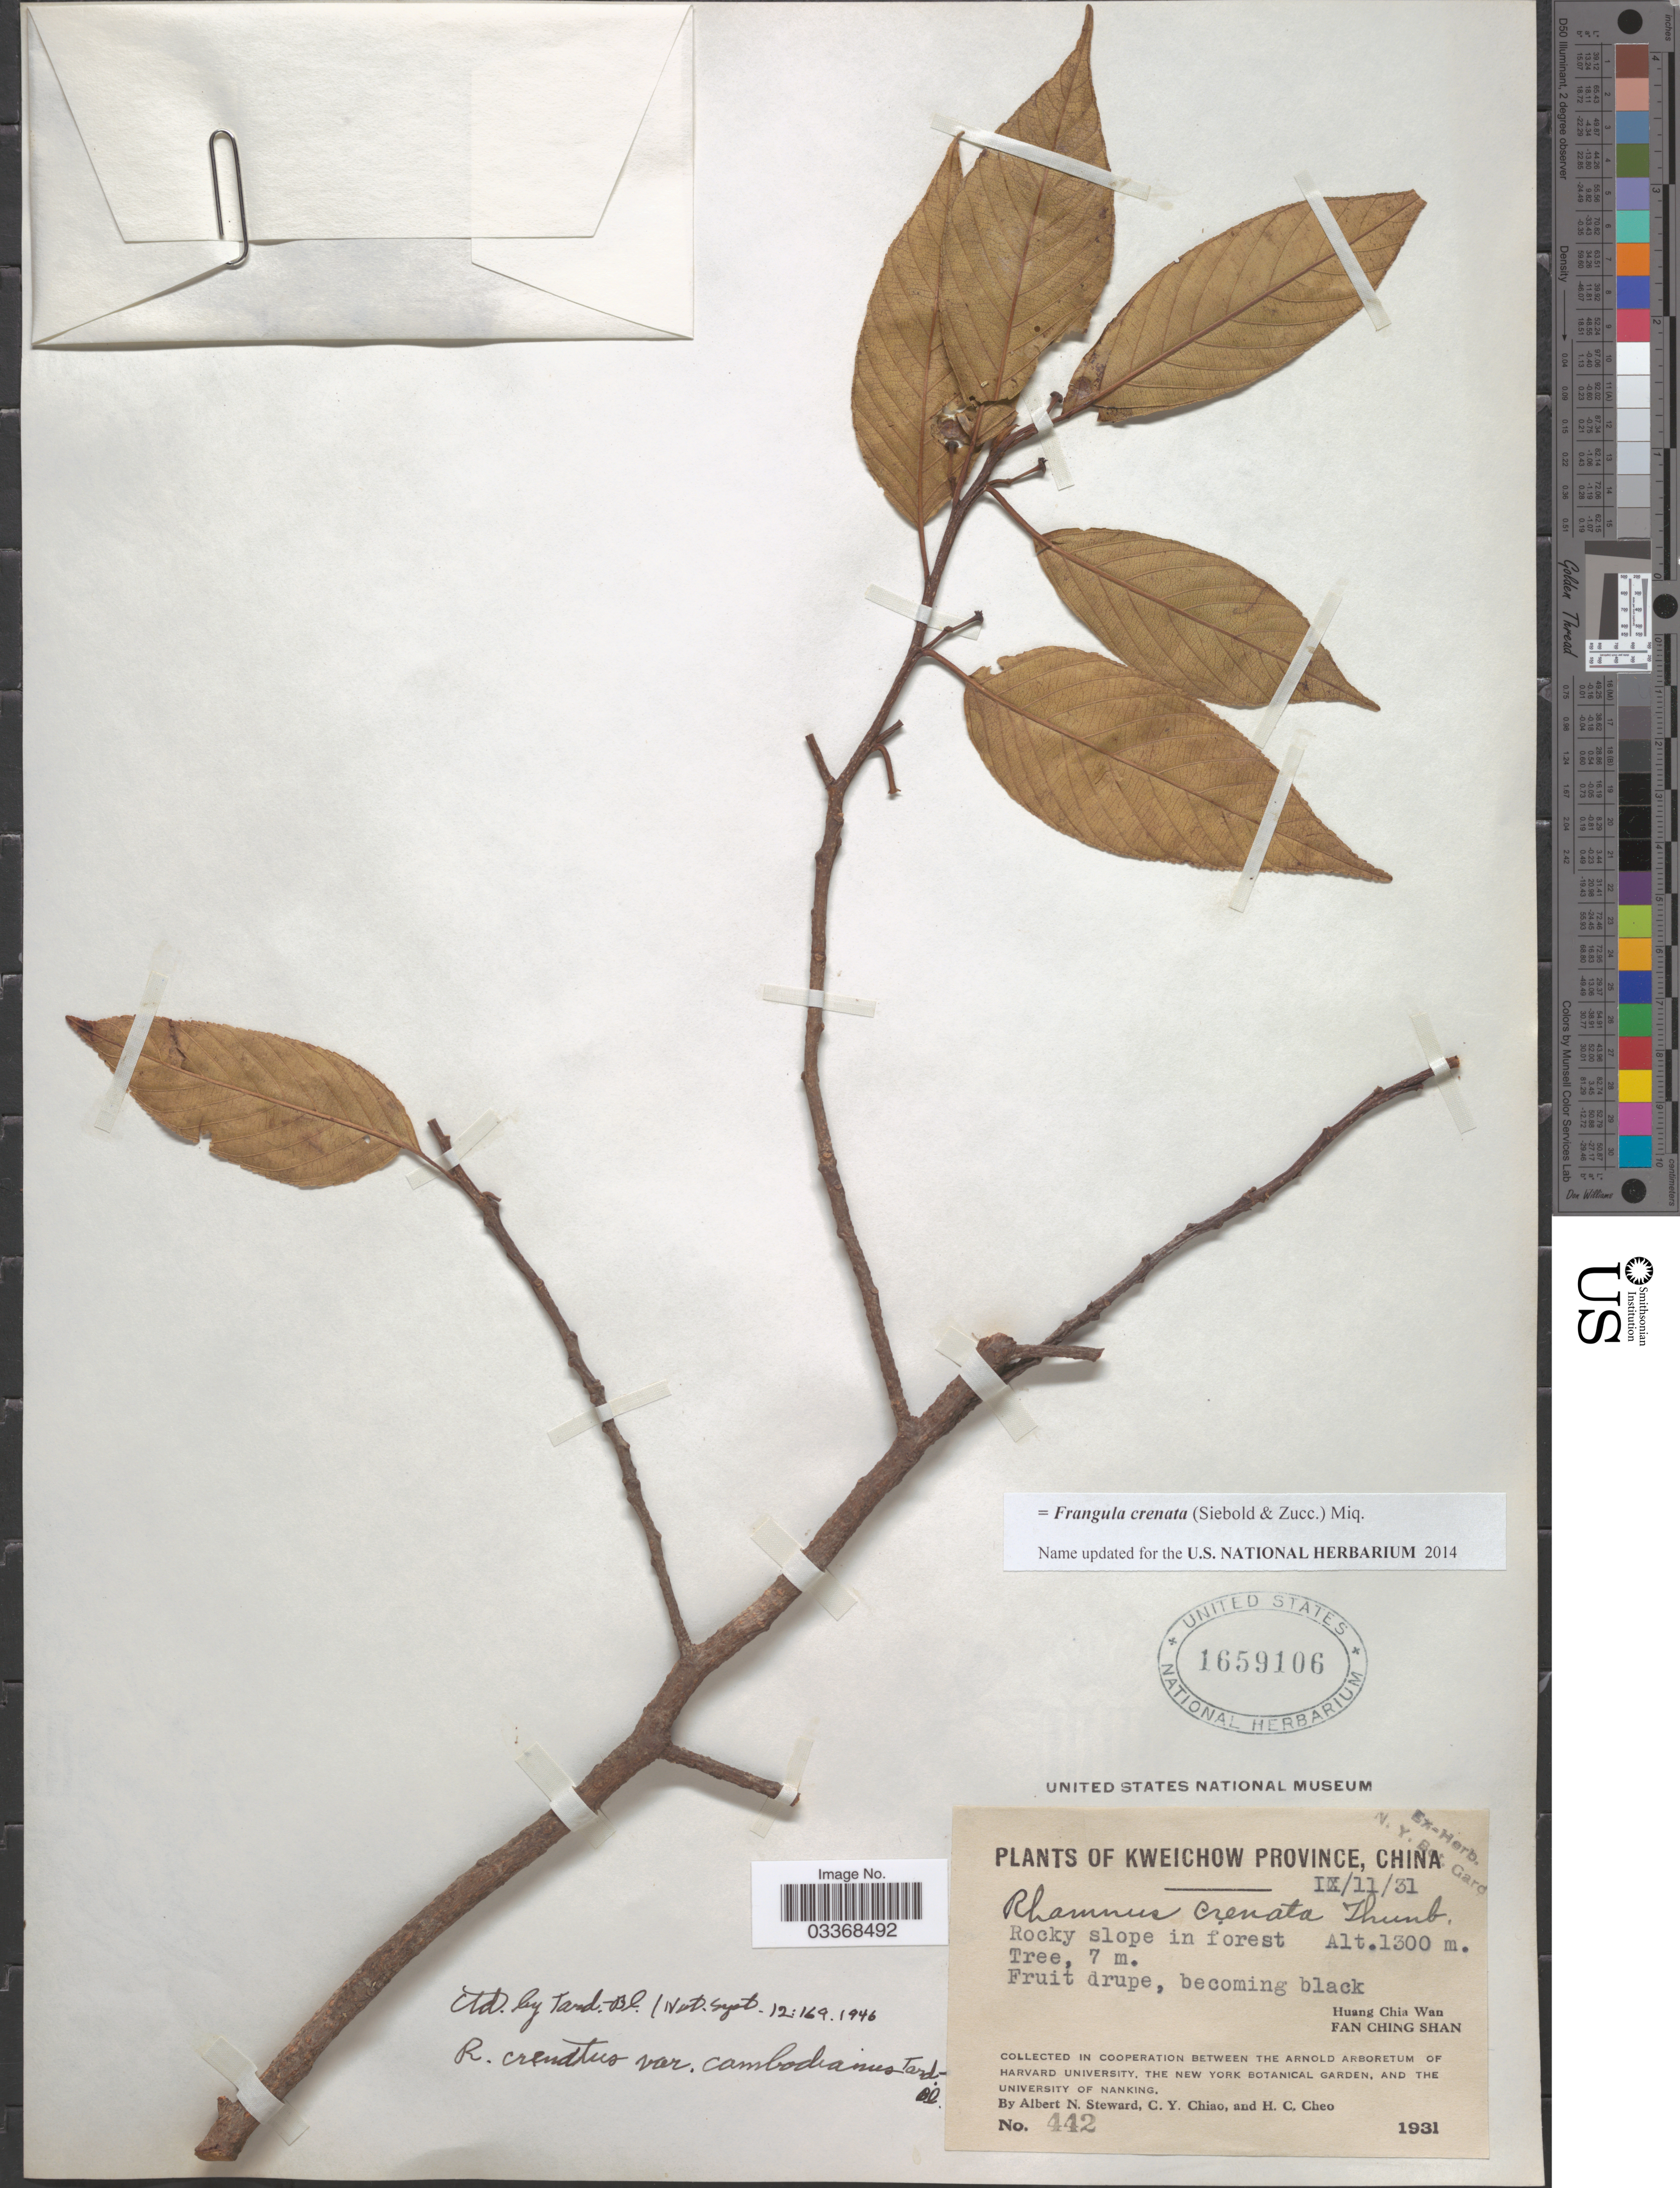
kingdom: Plantae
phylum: Tracheophyta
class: Magnoliopsida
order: Rosales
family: Rhamnaceae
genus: Frangula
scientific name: Frangula crenata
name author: (Siebold & Zucc.) Miq.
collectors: A. N. Steward, C. Y. Chiao & H. Cheo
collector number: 442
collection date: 1931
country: China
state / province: Guizhou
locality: Kweichow Province. Huang Chia Wan. Fan Ching Shan.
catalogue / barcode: US 1659106